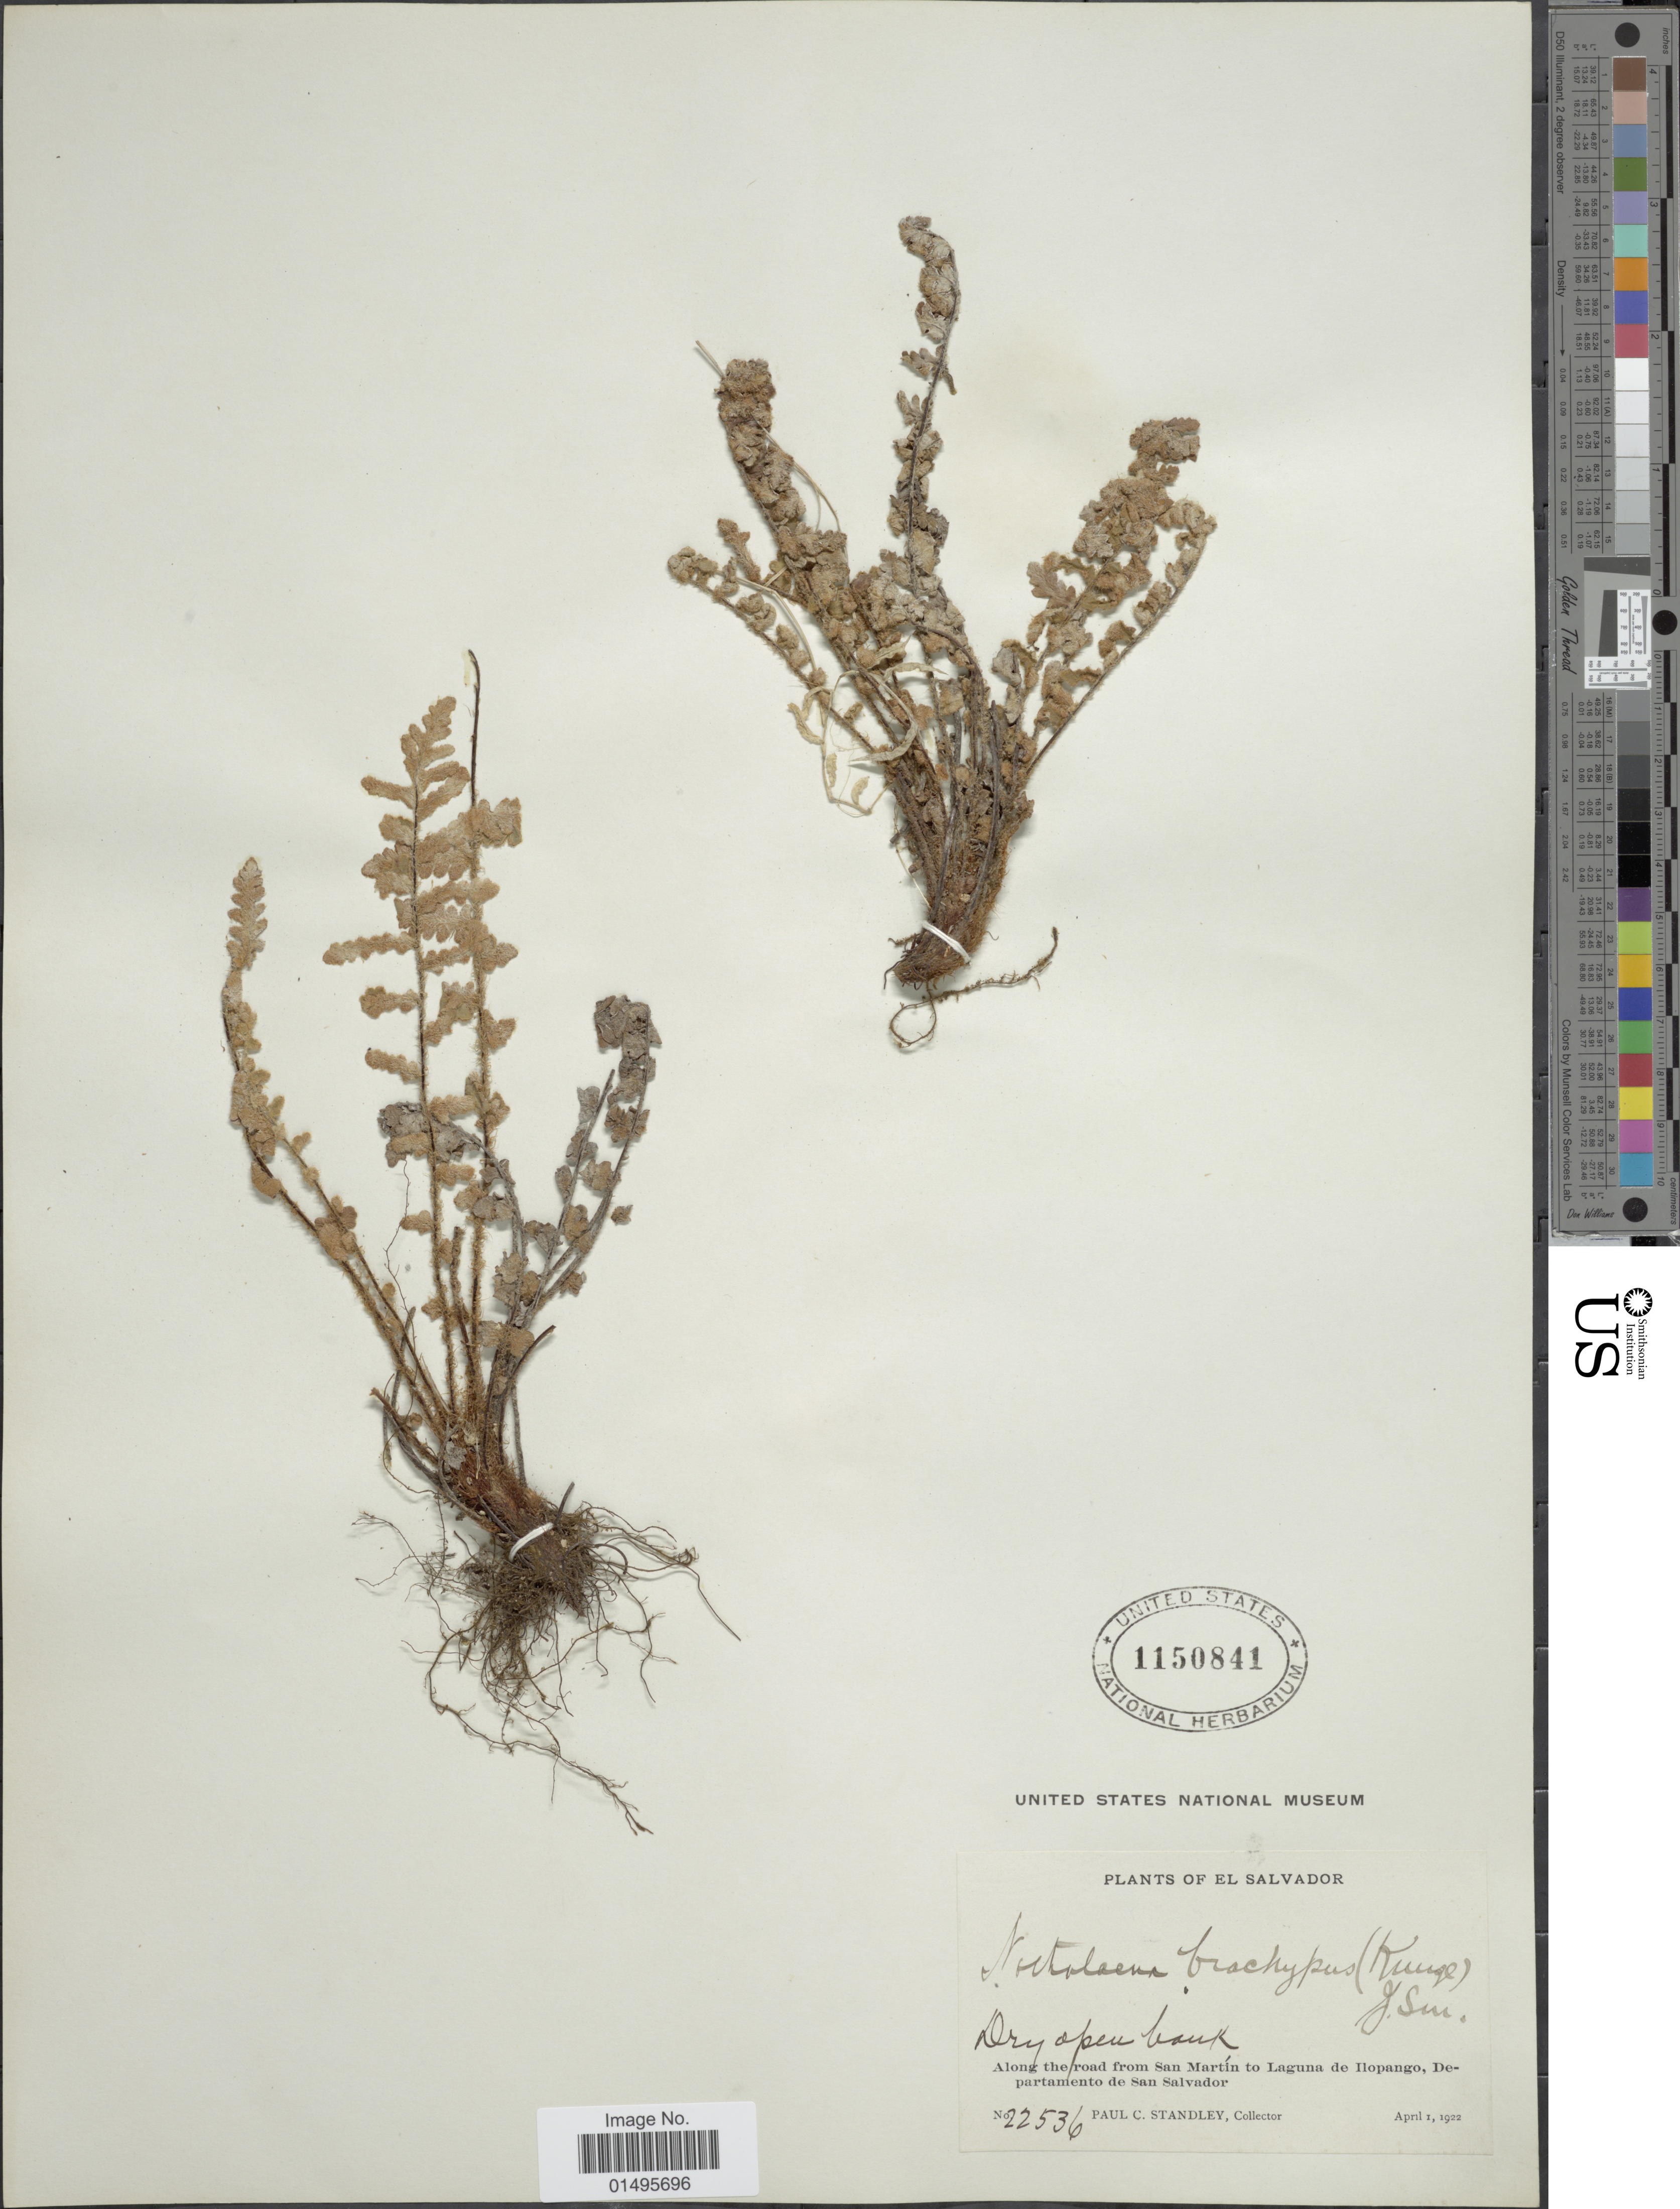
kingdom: Plantae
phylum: Tracheophyta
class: Polypodiopsida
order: Polypodiales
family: Pteridaceae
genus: Notholaena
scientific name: Notholaena brachypus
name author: (Kunze) J. Sm.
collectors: P. C. Standley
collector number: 22536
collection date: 1922-04-01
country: El Salvador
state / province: San Salvador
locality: Along the road from San Martin to Laguna de Hopango, Departameno de San Salvador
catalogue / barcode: US 1150841